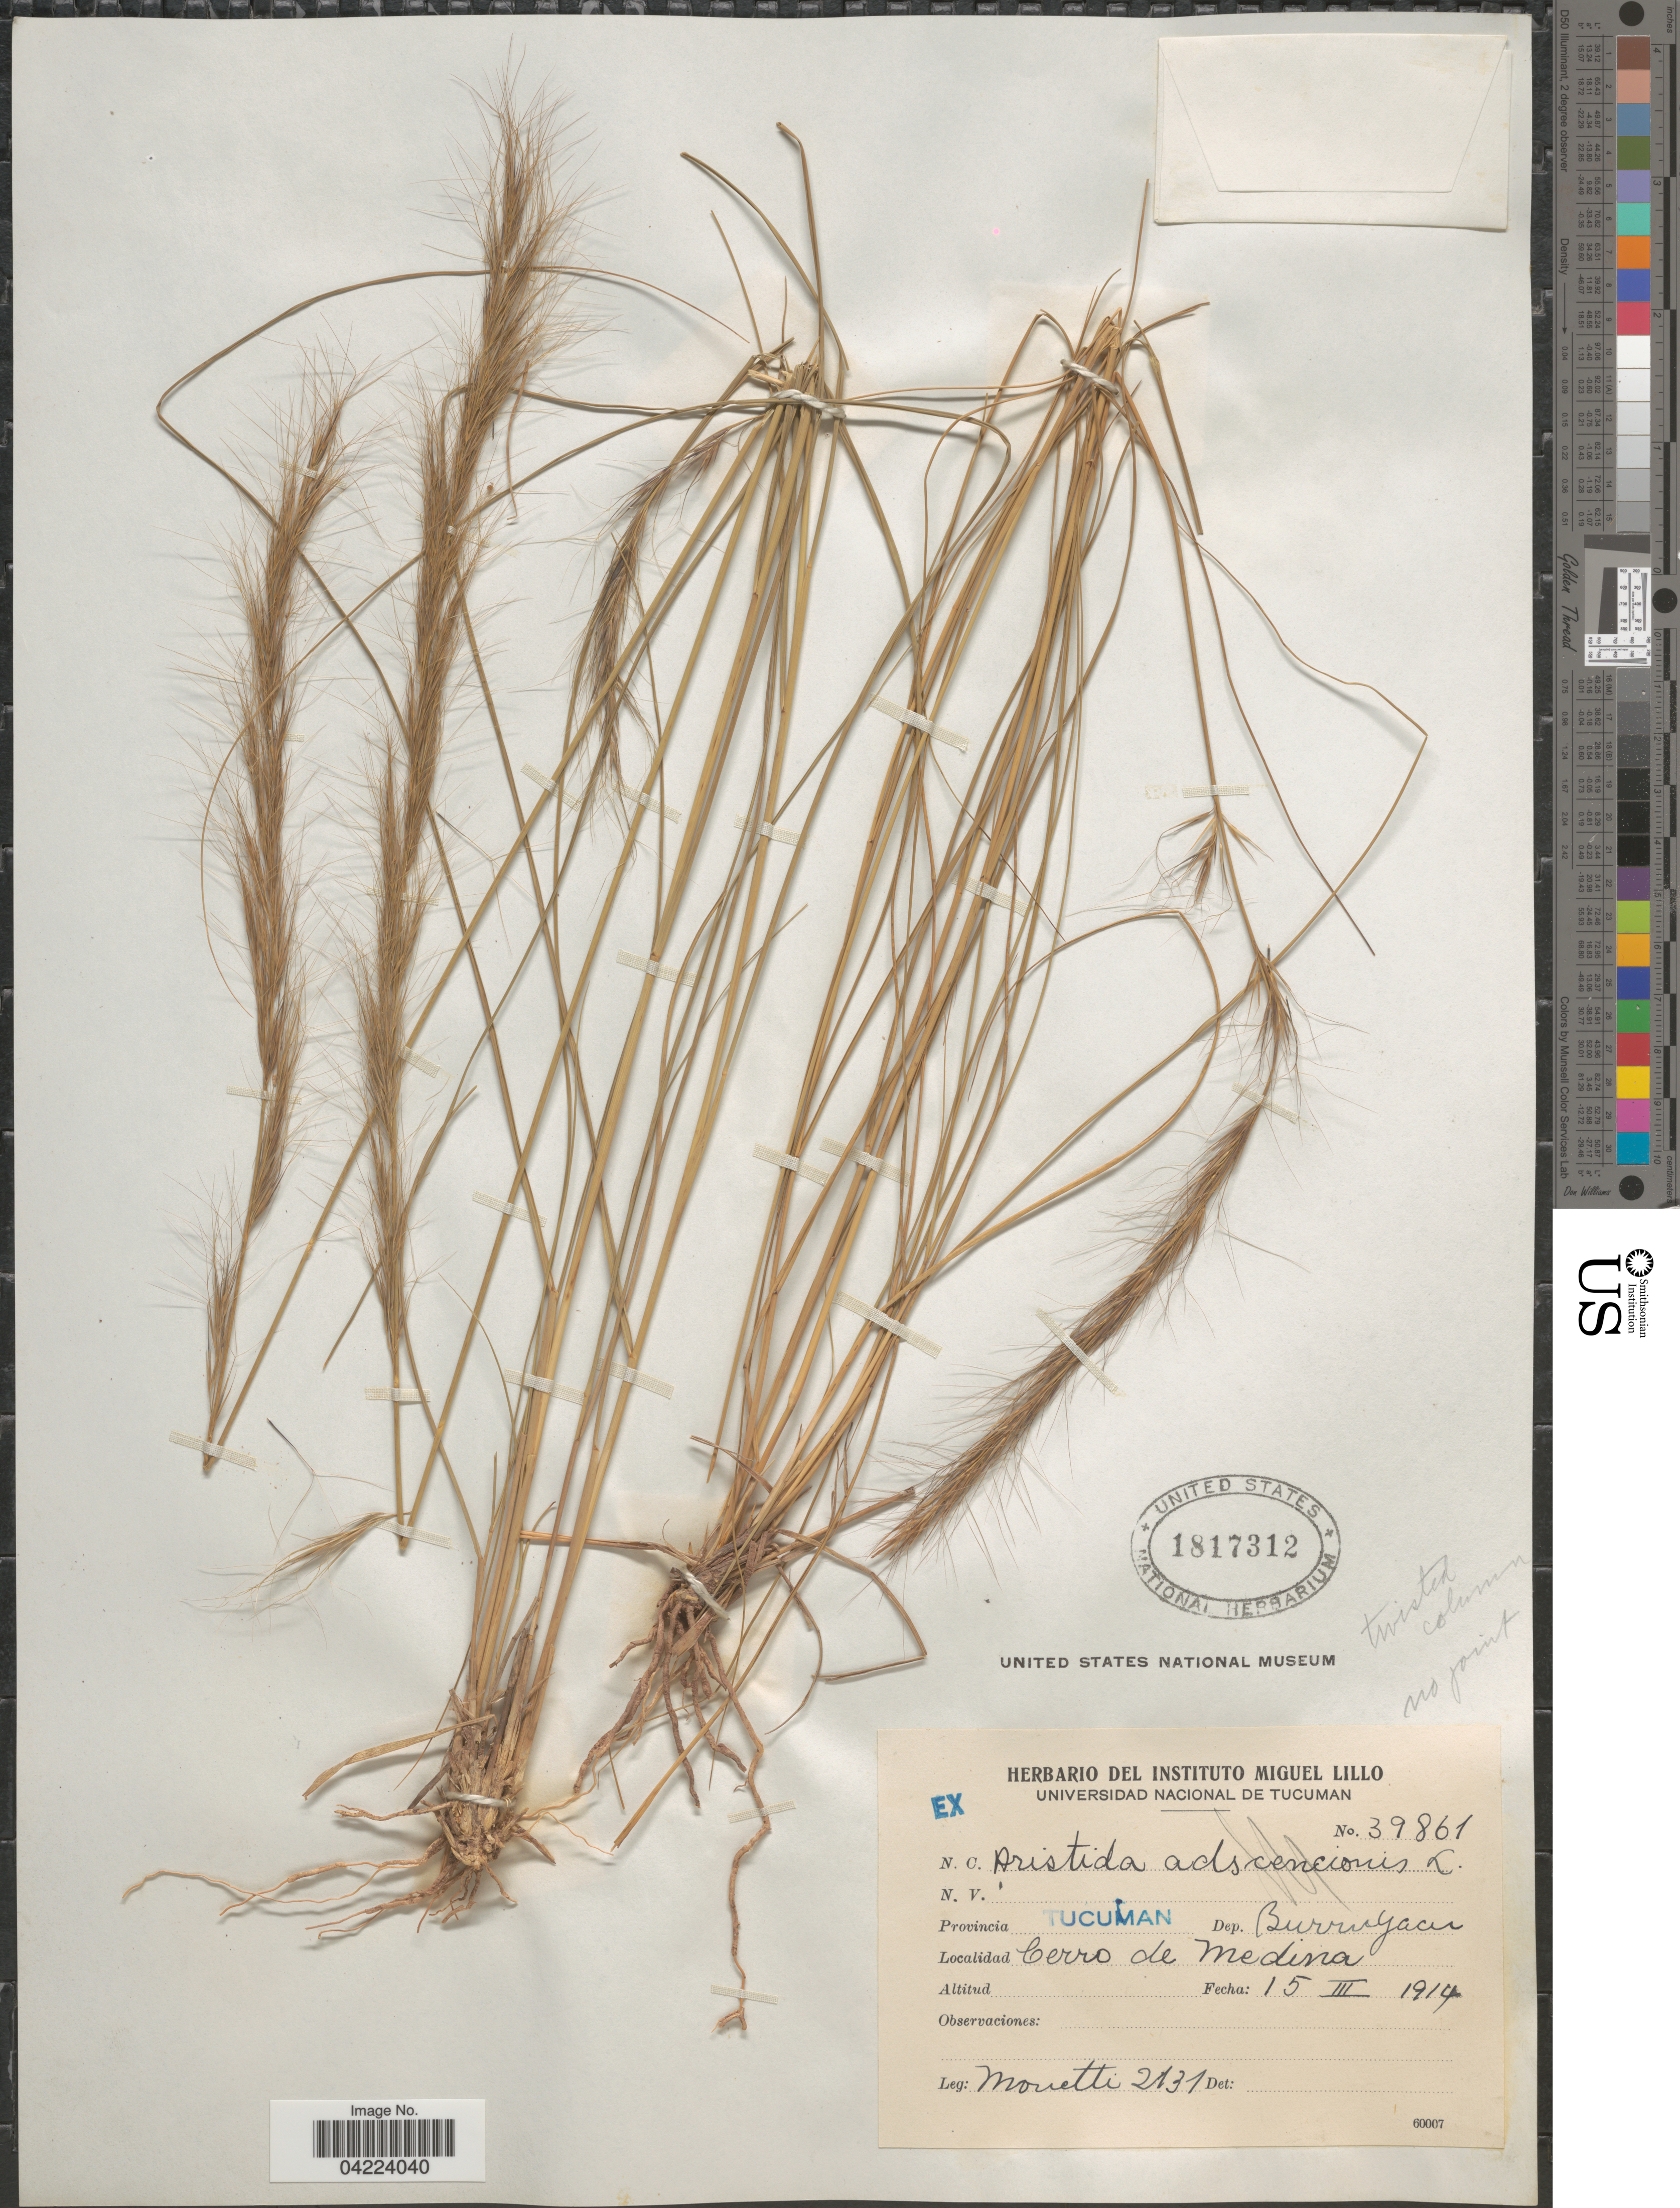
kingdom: Plantae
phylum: Tracheophyta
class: Liliopsida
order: Poales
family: Poaceae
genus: Aristida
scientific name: Aristida achalensis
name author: Mez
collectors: Monetti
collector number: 2131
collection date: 1914-03-15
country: Argentina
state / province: Tucuman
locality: Dep. Burruyacu. Cerro de Medina.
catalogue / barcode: US 1817312